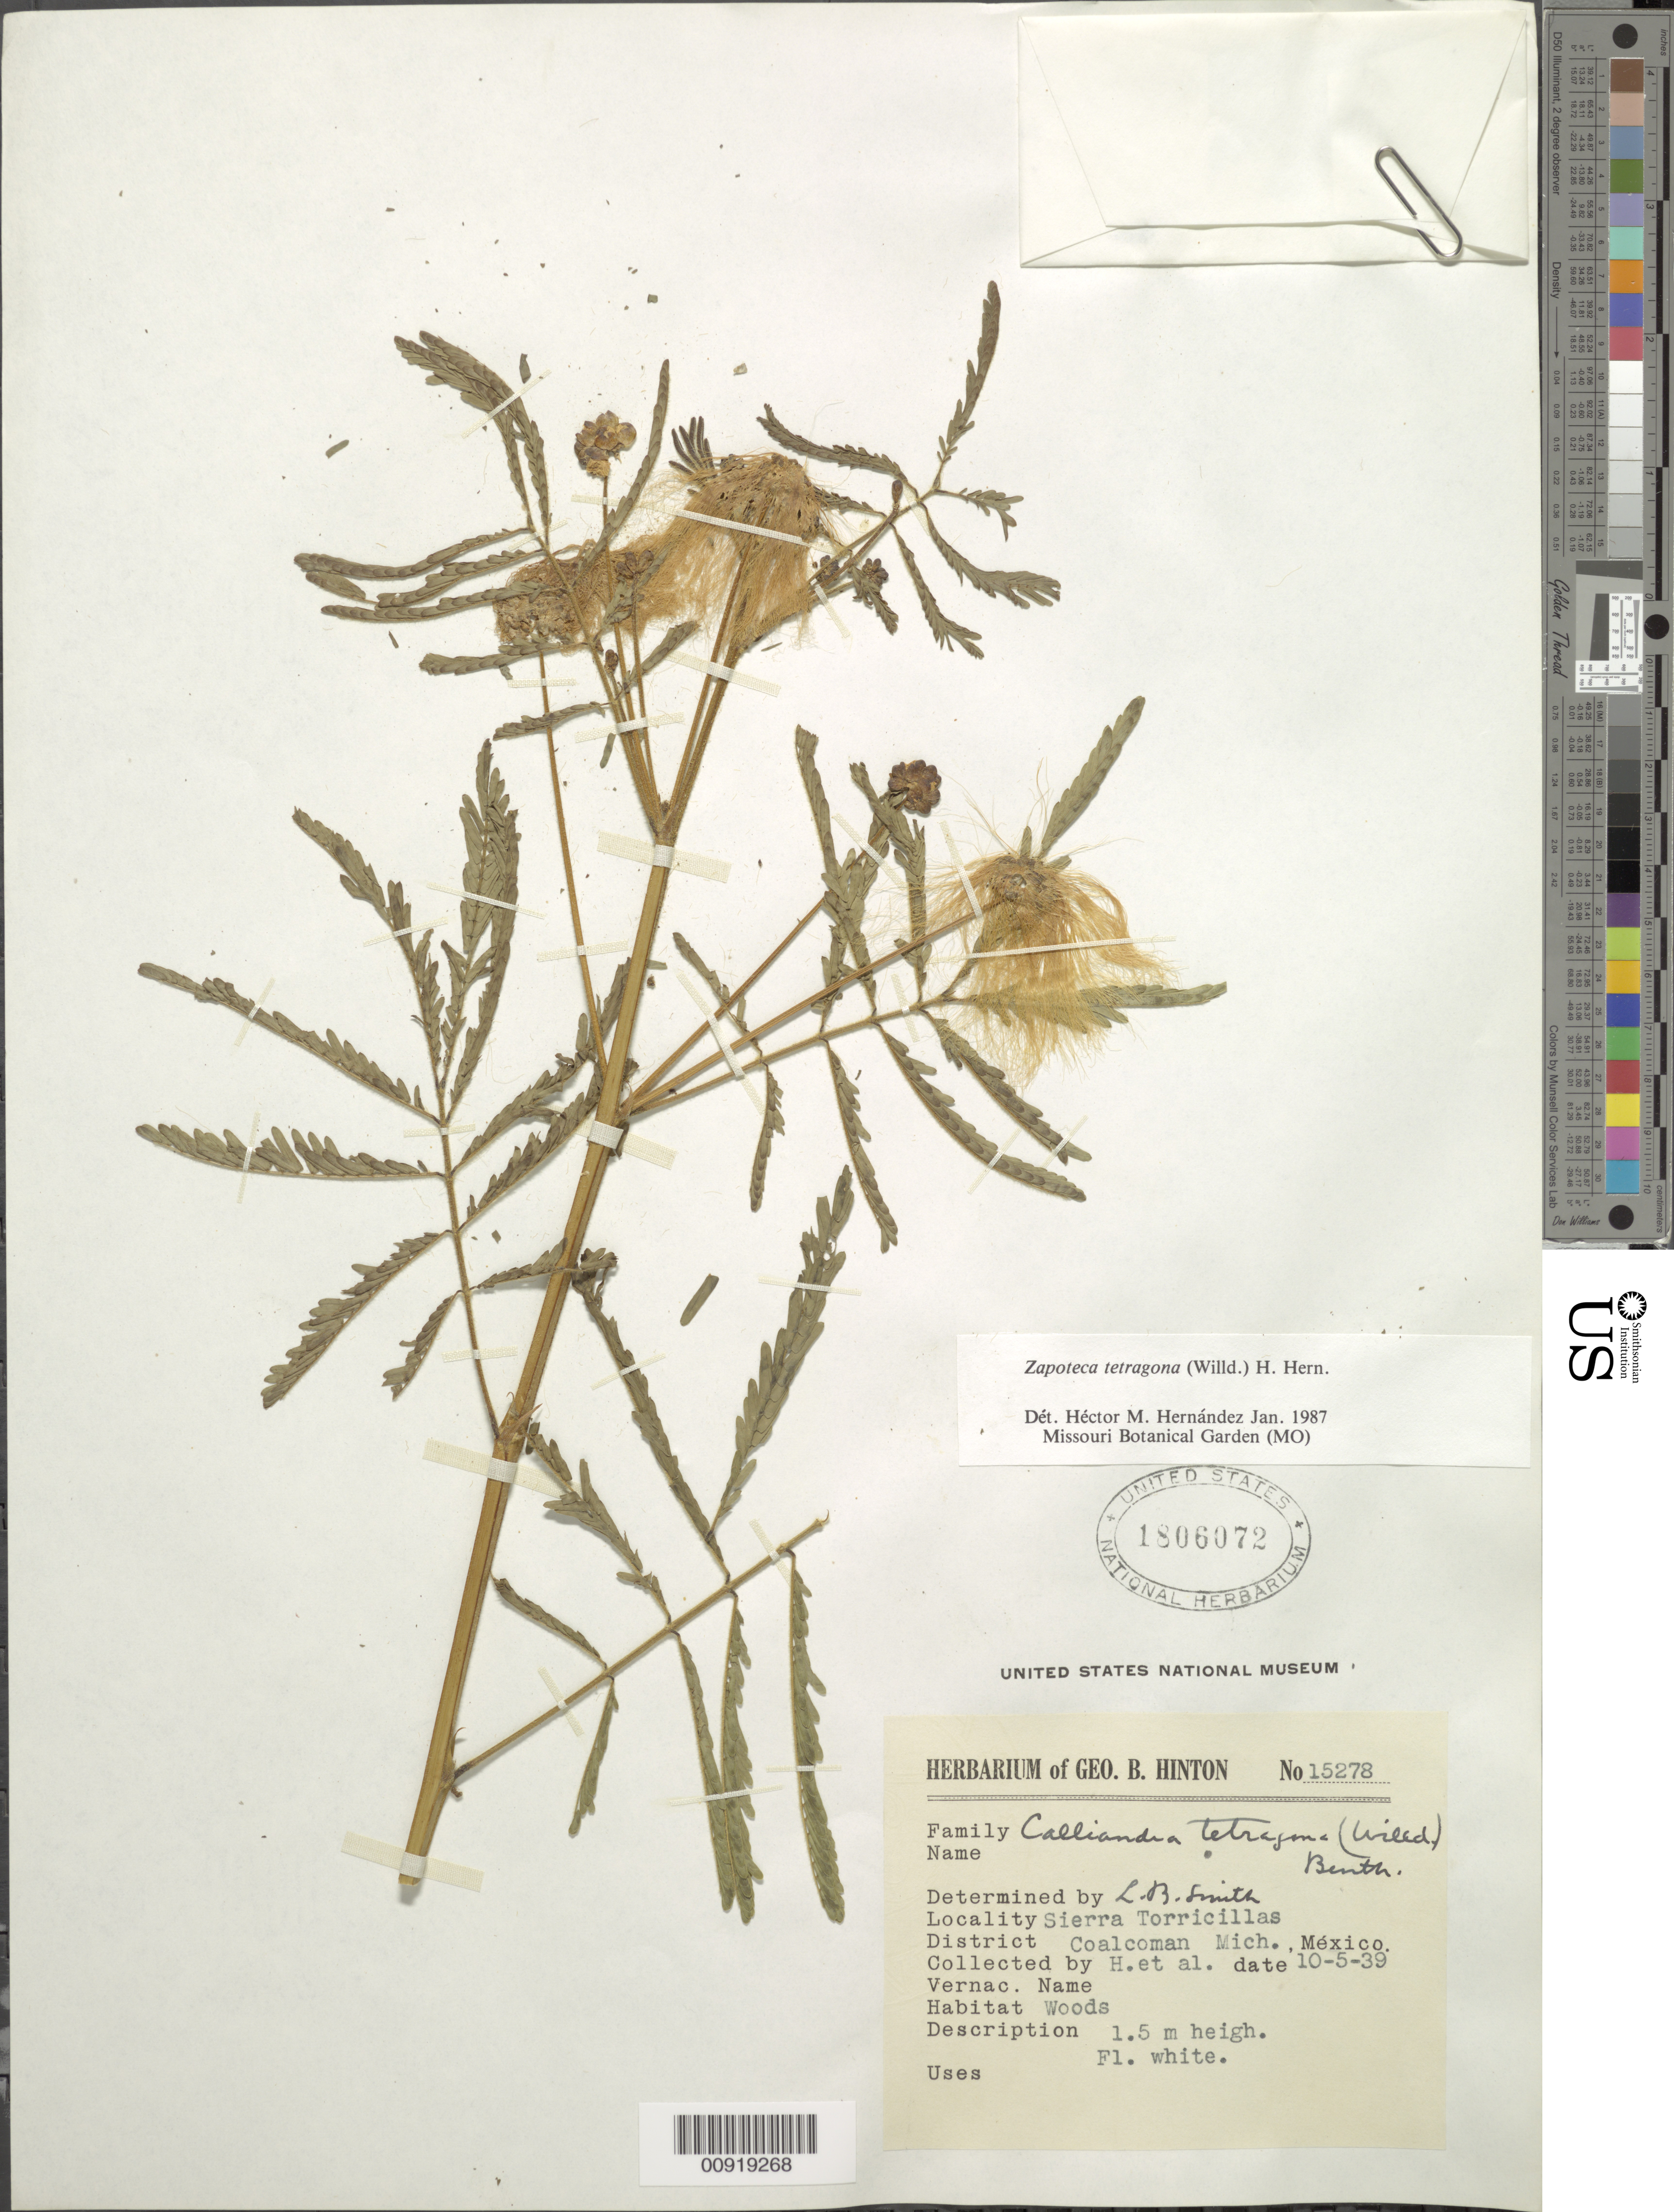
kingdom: Plantae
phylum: Tracheophyta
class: Magnoliopsida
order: Fabales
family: Fabaceae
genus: Zapoteca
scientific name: Zapoteca tetragona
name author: (Willd.) H.M. Hern.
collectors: G. B. Hinton & et al.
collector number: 15278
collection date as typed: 05 Oct 1939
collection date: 1939-10-05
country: Mexico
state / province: Michoacán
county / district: Coalcomán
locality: Sierra Torricillas, District Coalcomán, Michoacán.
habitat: Woods.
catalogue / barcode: US 1806072